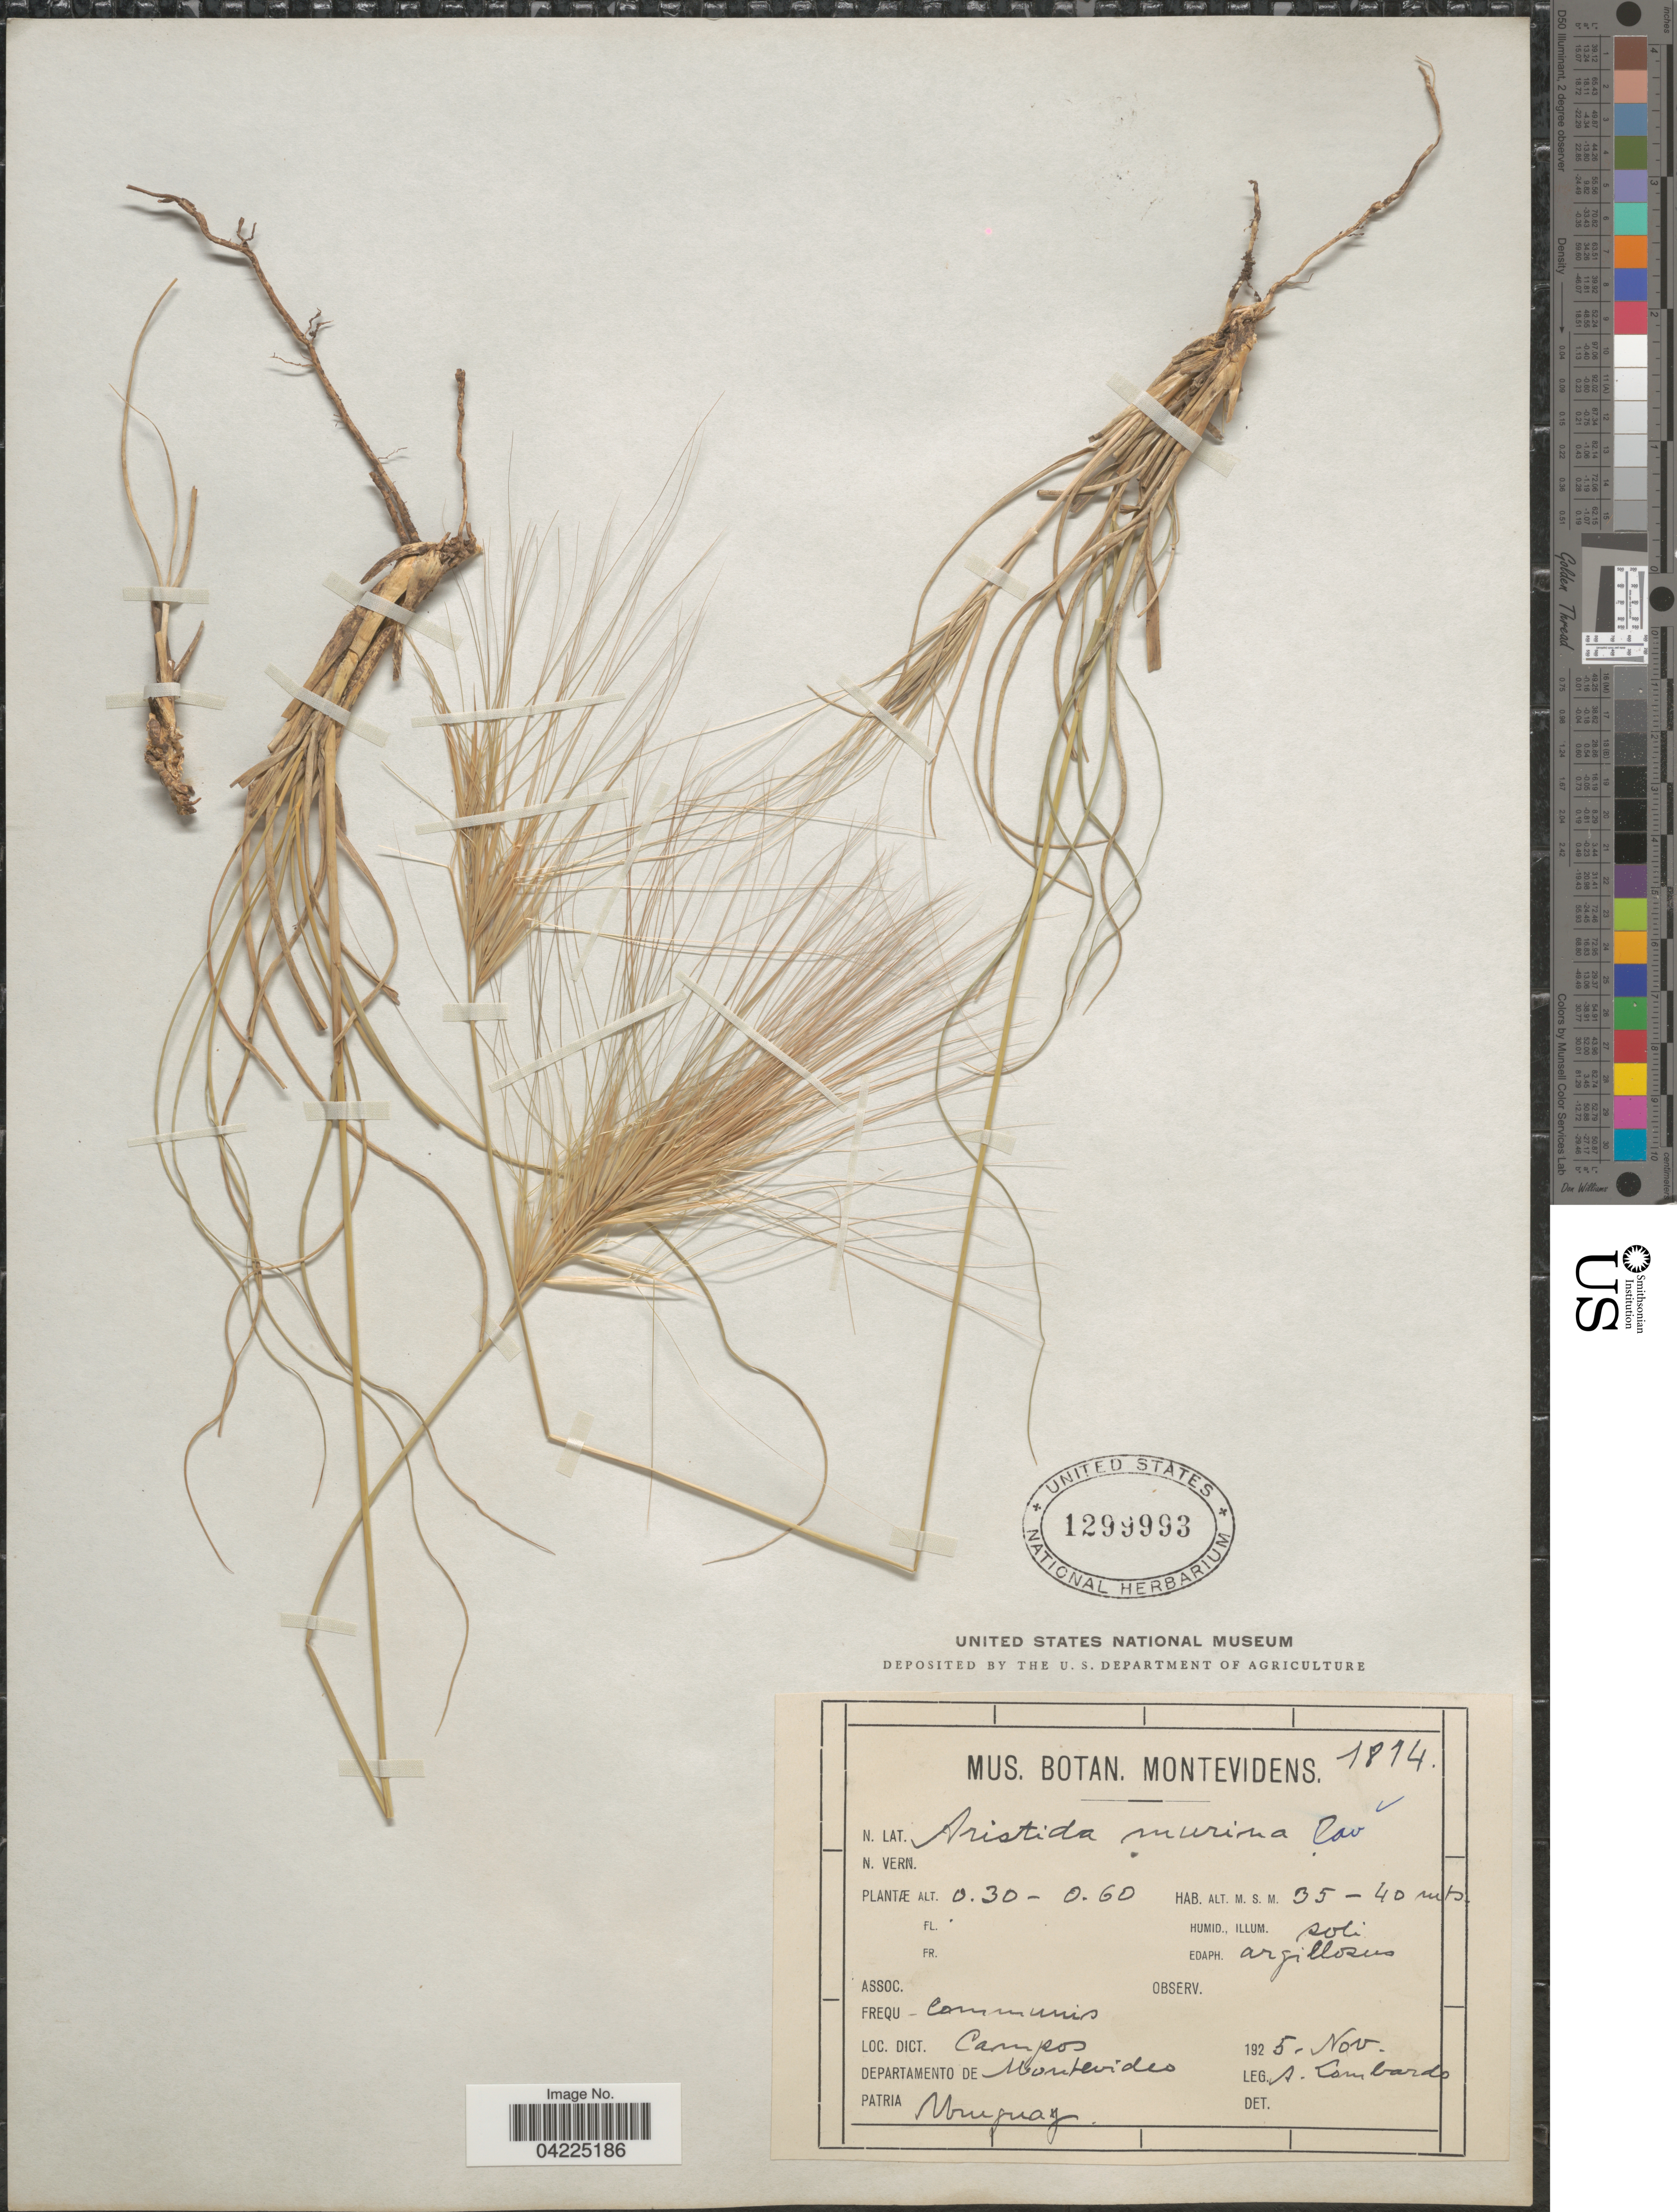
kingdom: Plantae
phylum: Tracheophyta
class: Liliopsida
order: Poales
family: Poaceae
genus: Aristida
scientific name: Aristida murina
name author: Cav.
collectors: A. Lombardo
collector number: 1814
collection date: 1925-11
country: Uruguay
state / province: Montevideo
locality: Campos. Departamento De Montevideo.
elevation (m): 35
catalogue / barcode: US 1299993